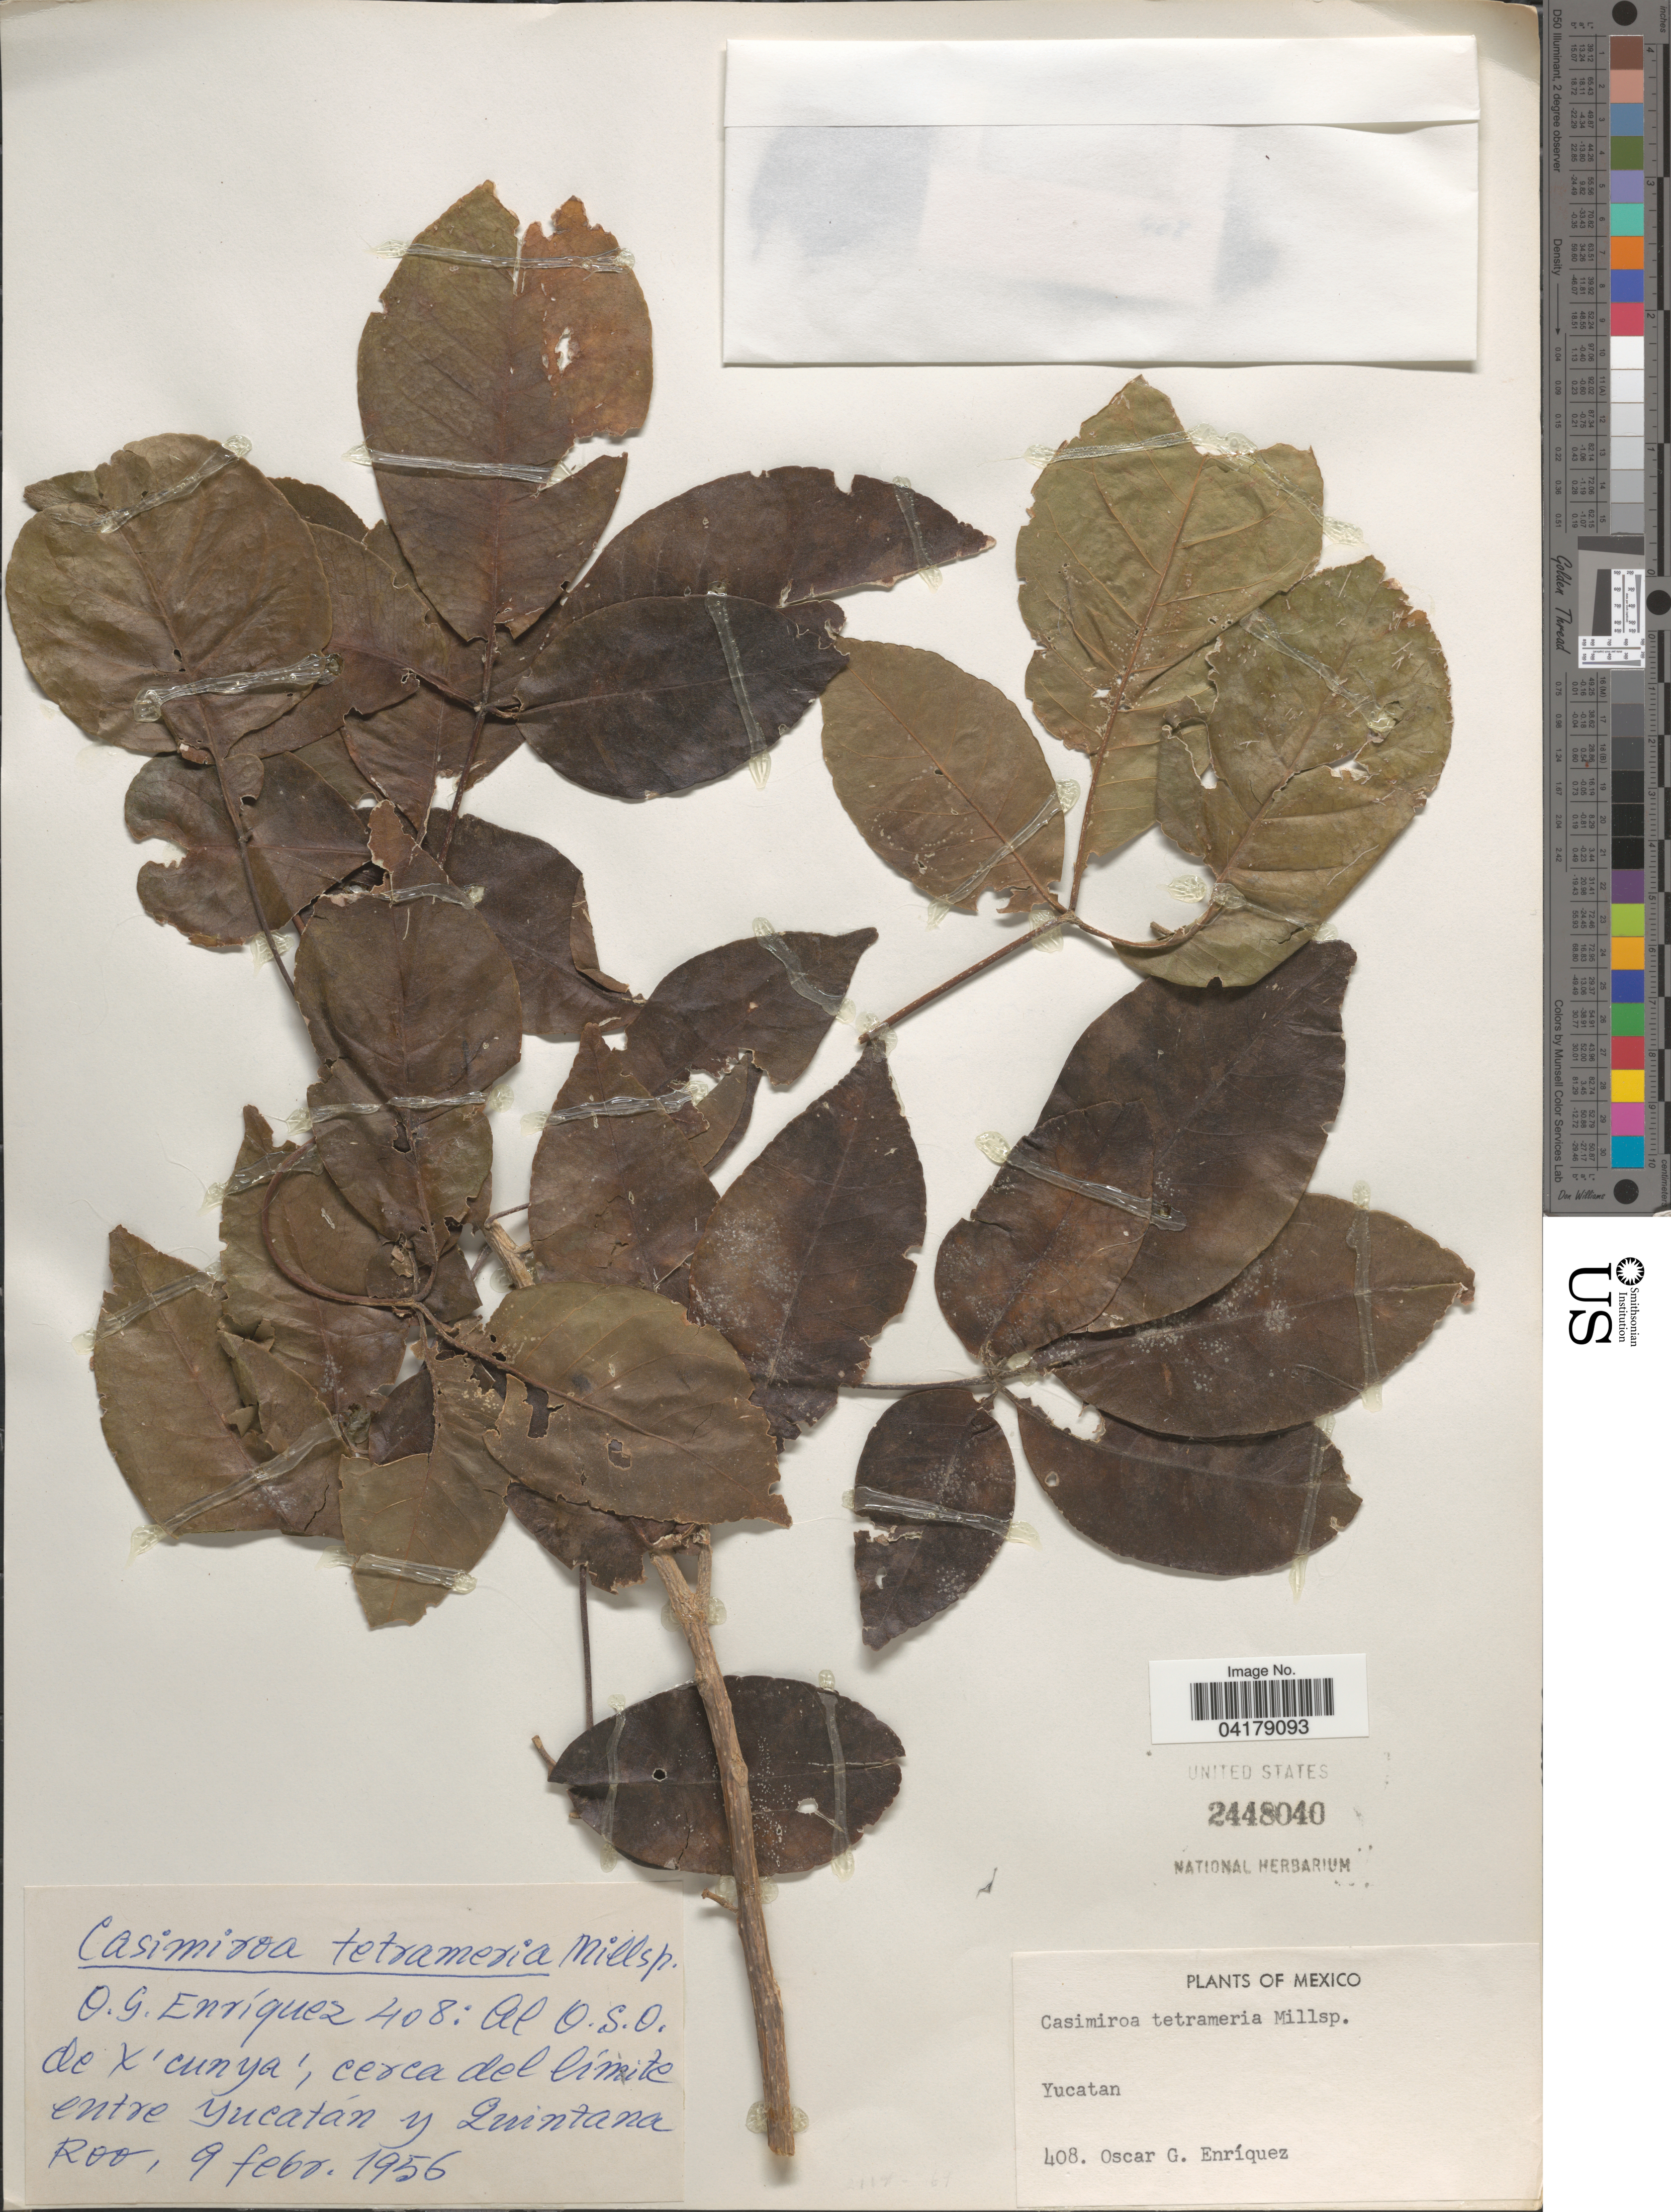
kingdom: Plantae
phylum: Tracheophyta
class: Magnoliopsida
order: Sapindales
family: Rutaceae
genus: Casimiroa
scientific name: Casimiroa tetrameria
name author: Millsp.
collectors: O. Enriquez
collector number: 408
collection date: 1956-02-09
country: Mexico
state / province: Yucatán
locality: Al O.S.O. de X'cunya', cerca del límite entre Yucatán y Quintana Roo.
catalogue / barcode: US 2448040